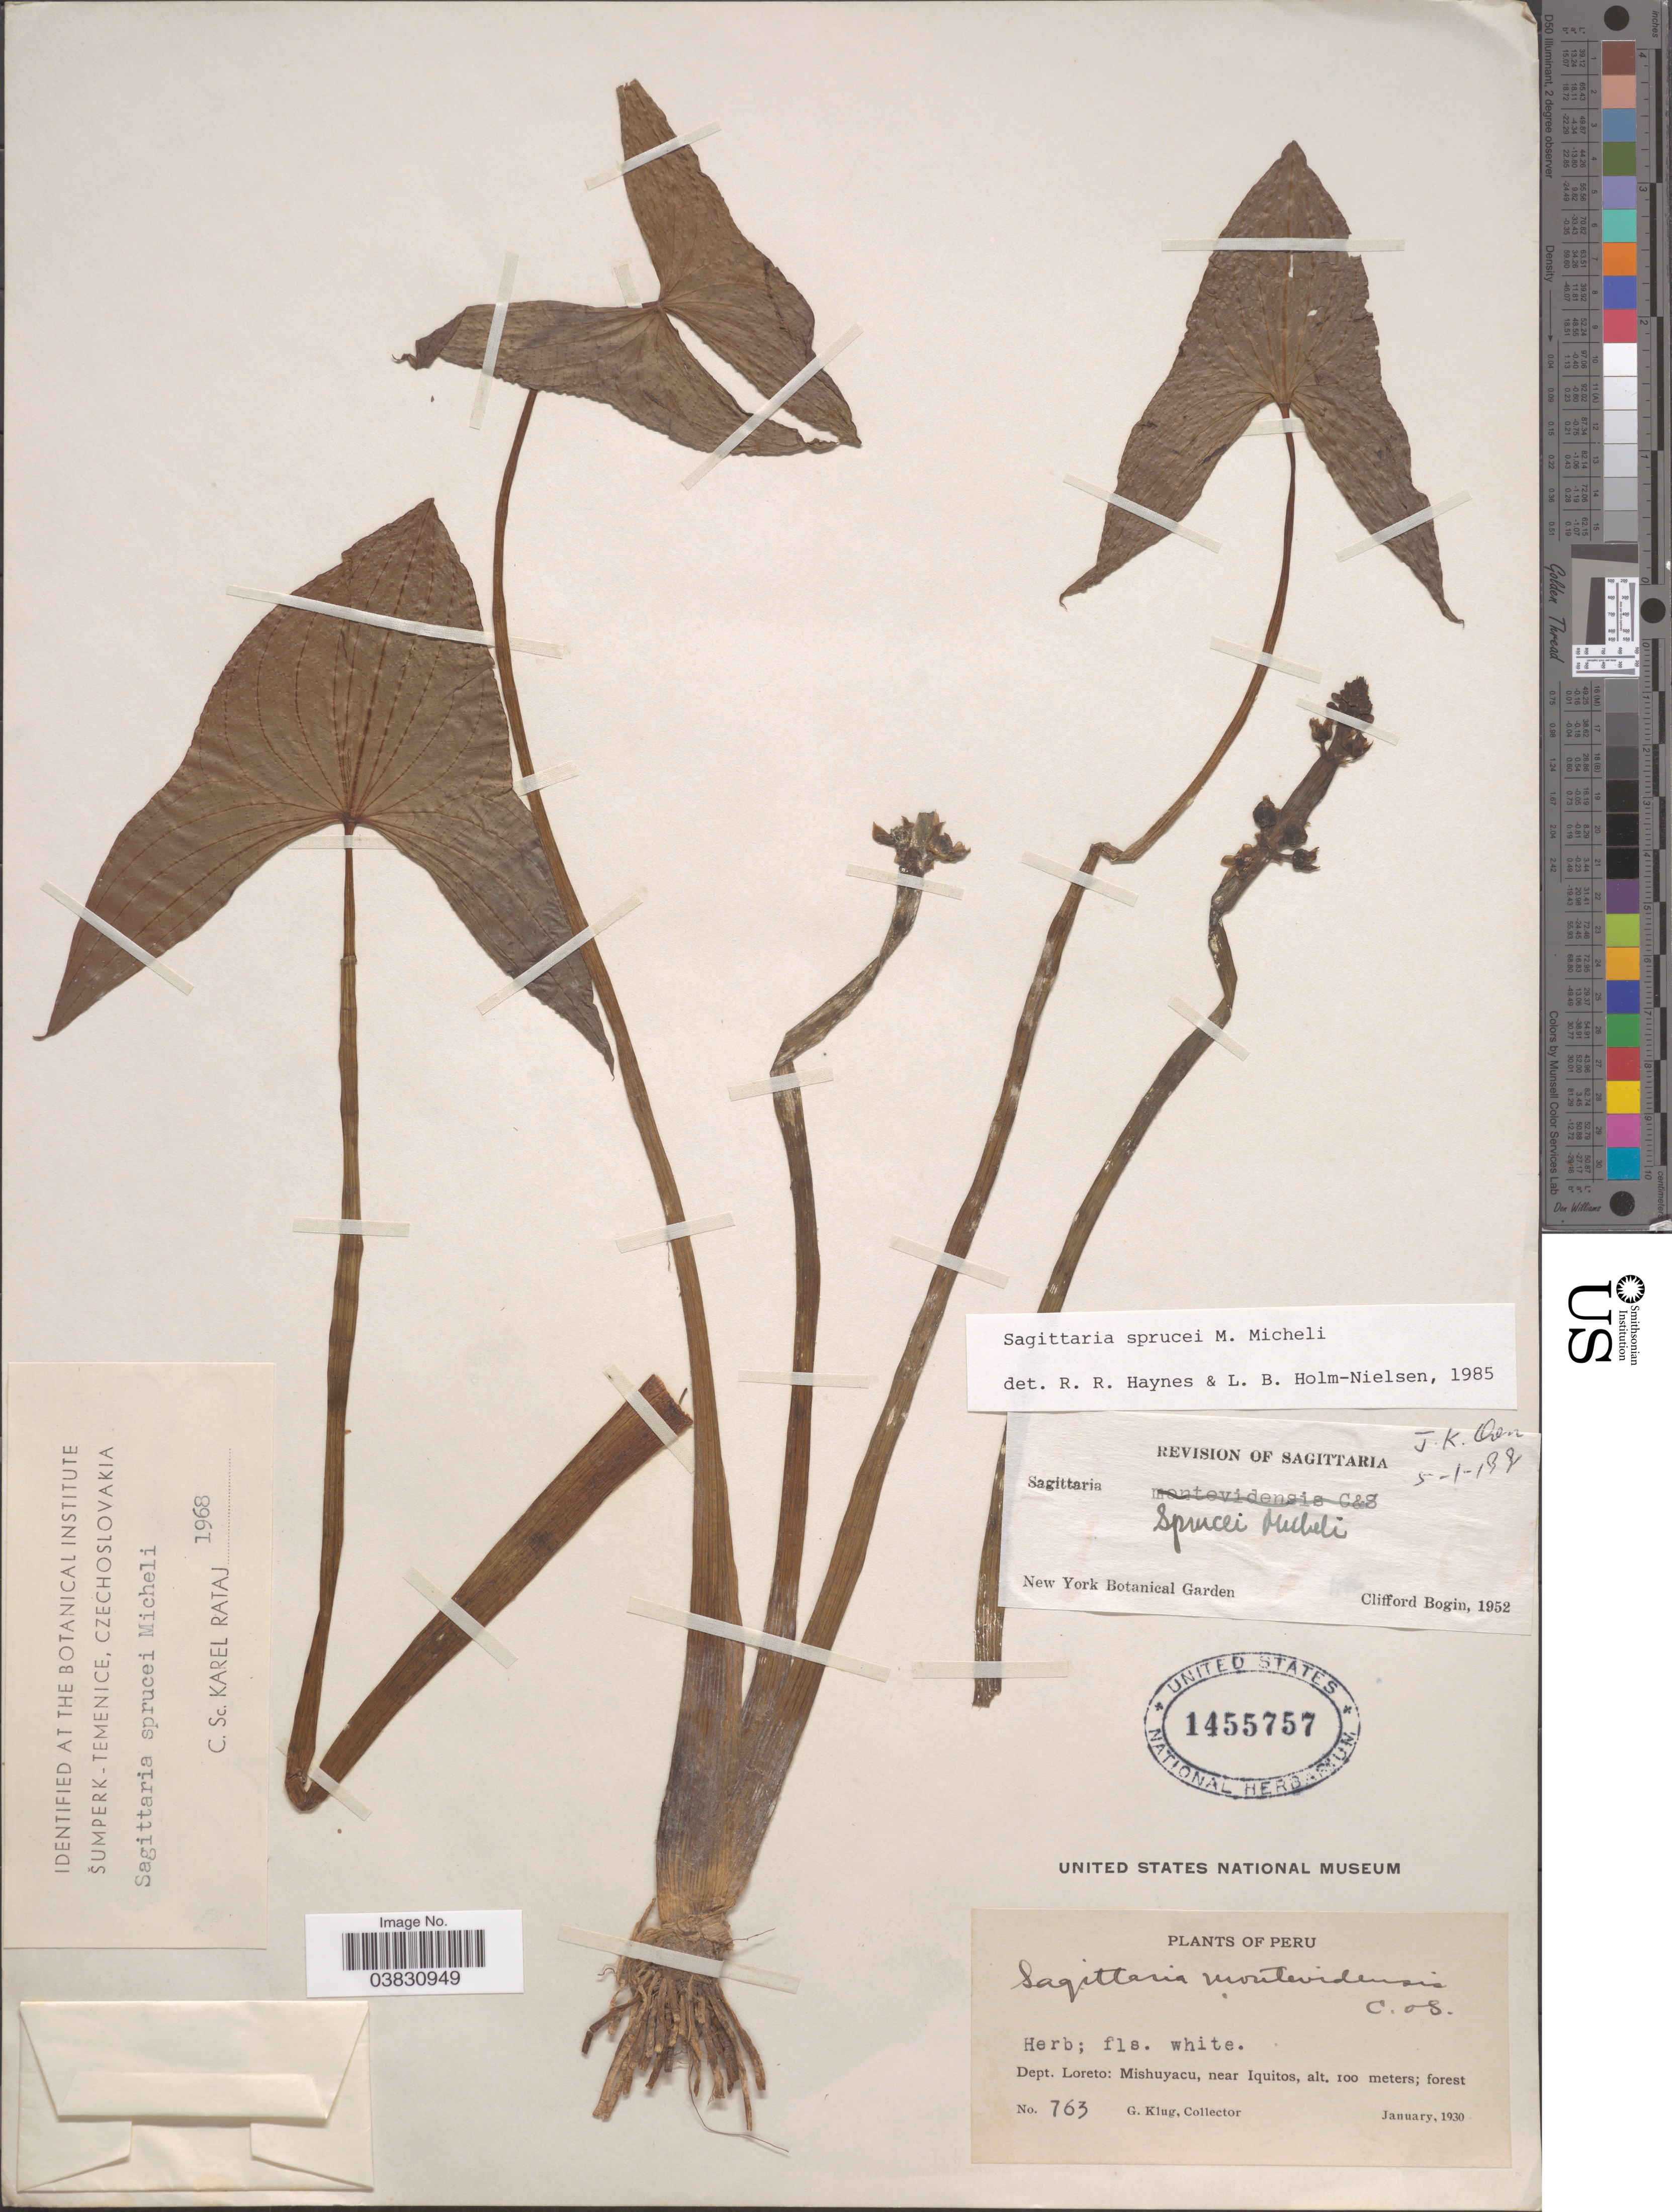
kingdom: Plantae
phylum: Tracheophyta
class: Liliopsida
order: Alismatales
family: Alismataceae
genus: Sagittaria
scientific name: Sagittaria sprucei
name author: Micheli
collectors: G. Klug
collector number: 763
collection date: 1930-01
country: Peru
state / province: Loreto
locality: Dept. Loreto: Mishuyacu, near Iquitos.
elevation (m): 100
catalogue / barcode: US 1455757